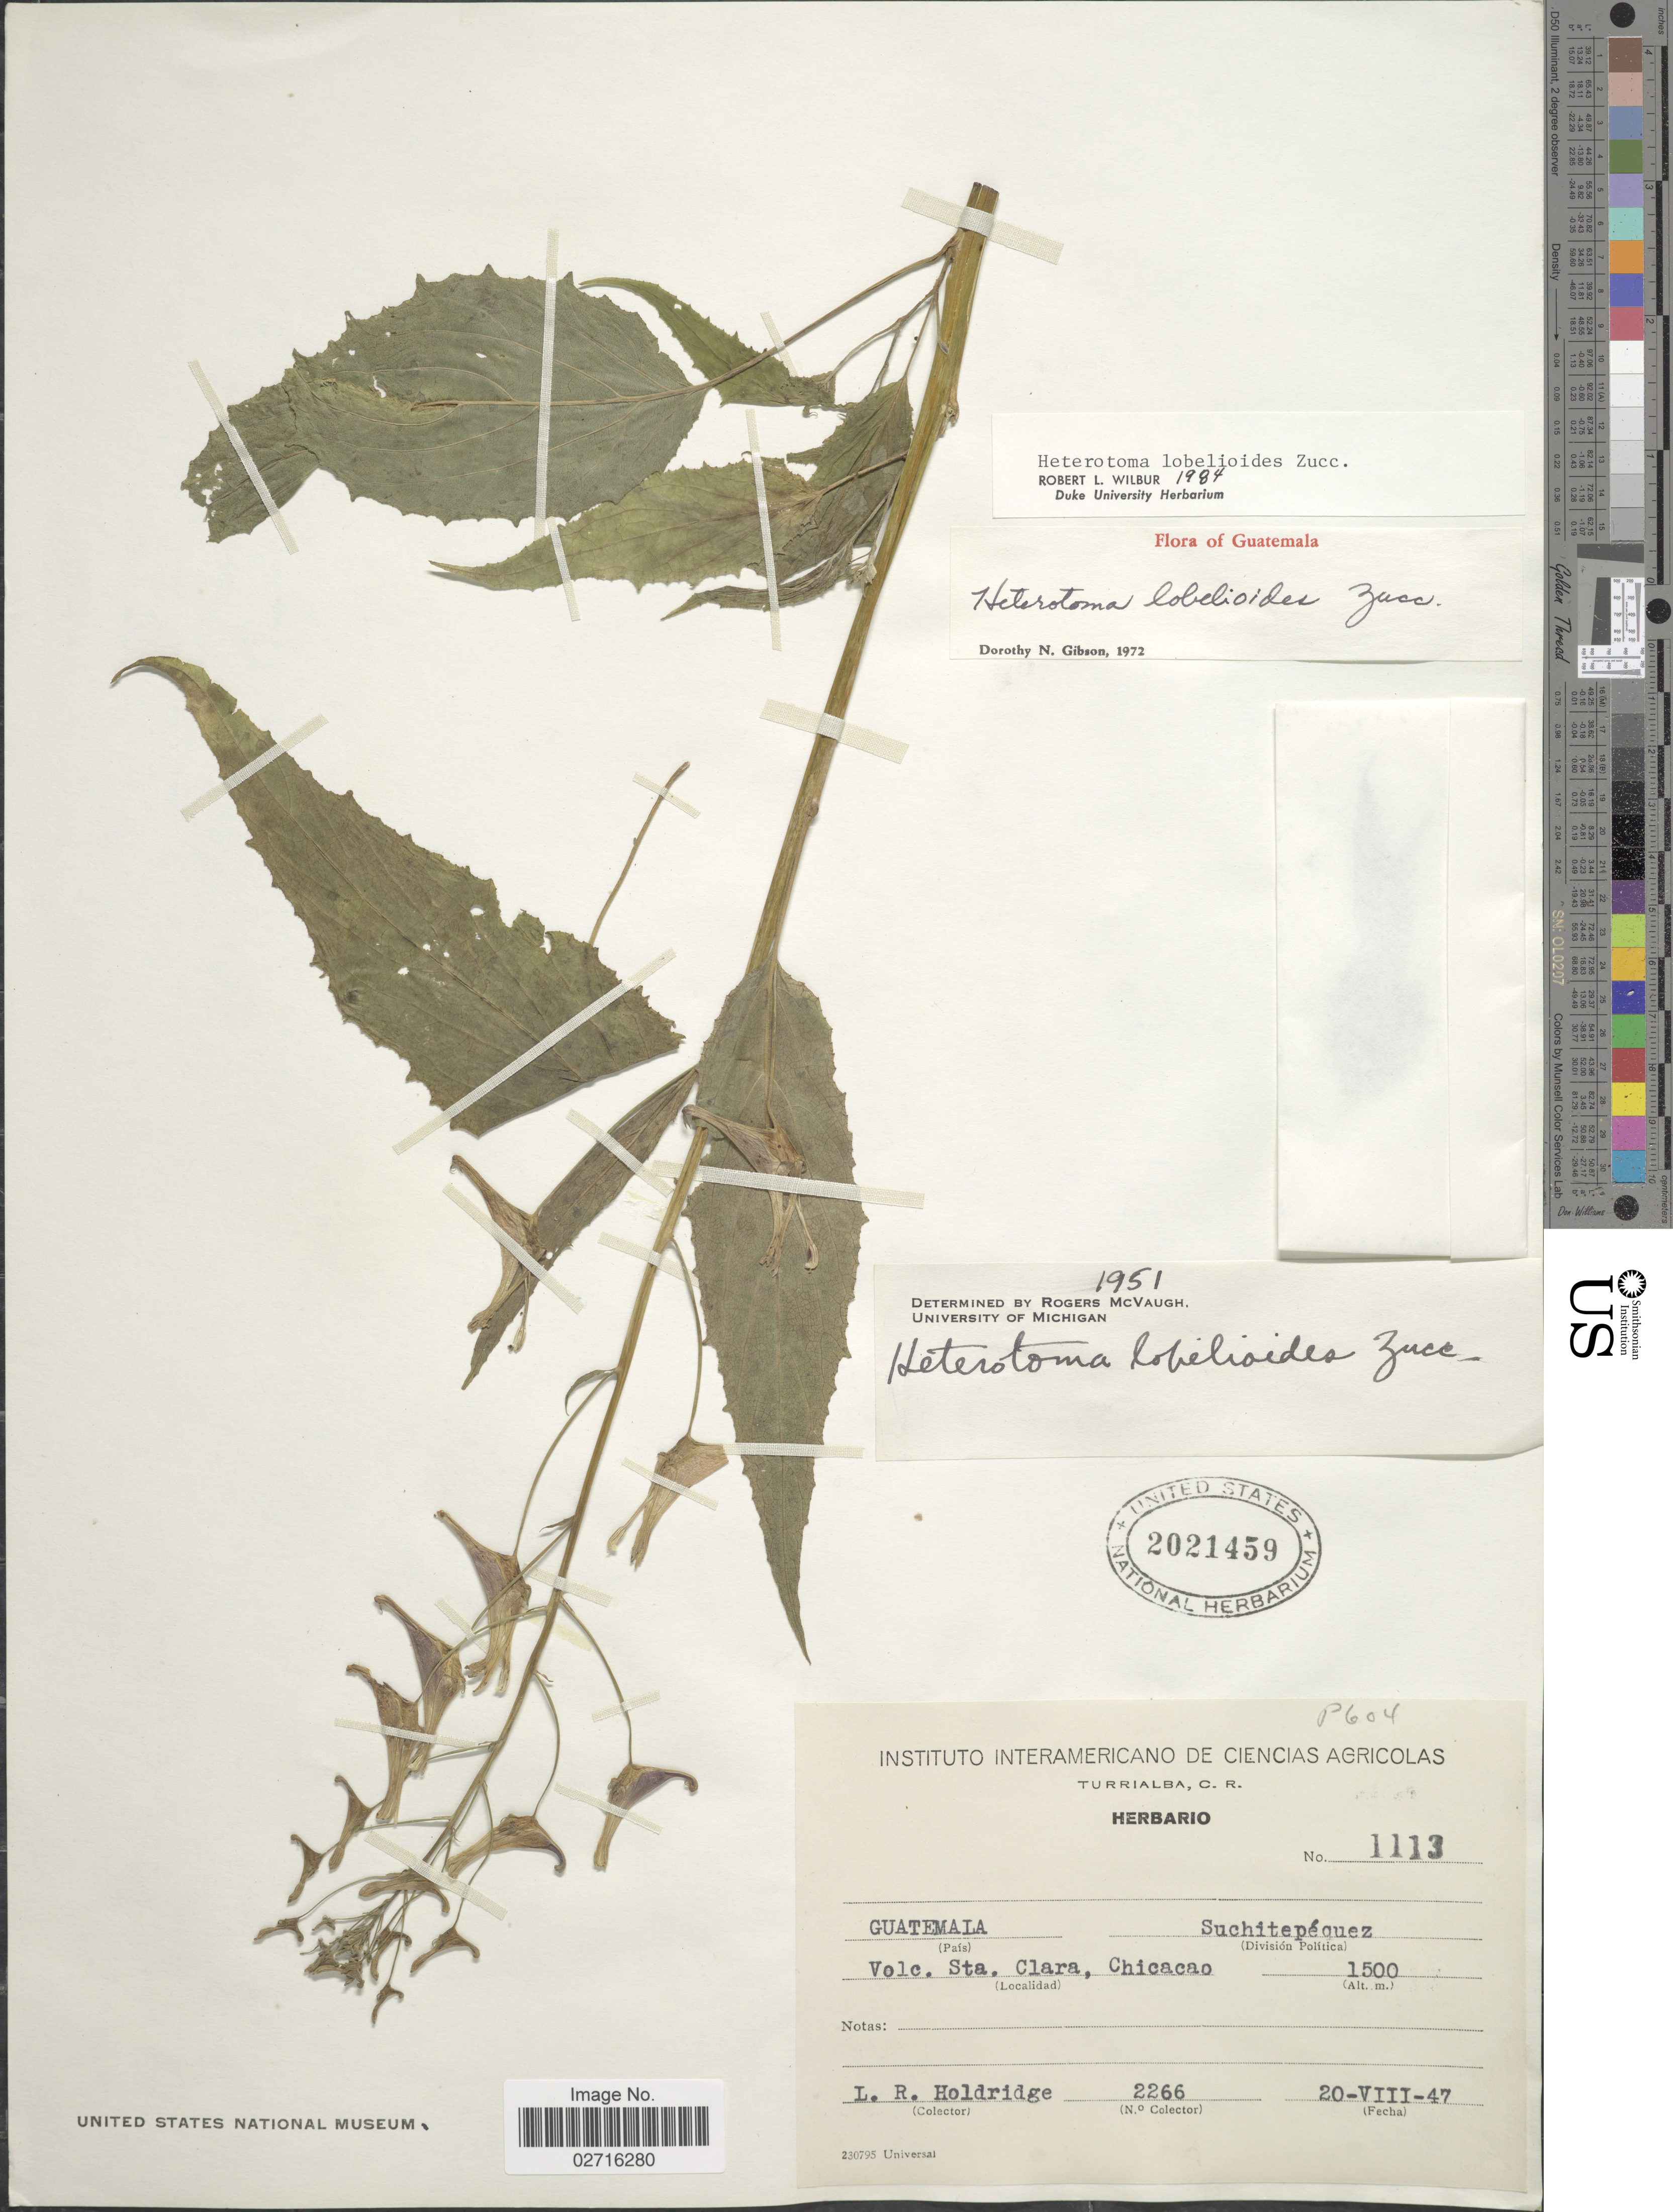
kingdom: Plantae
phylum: Tracheophyta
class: Magnoliopsida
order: Asterales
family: Campanulaceae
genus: Heterotoma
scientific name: Heterotoma lobelioides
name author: Zucc.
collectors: L. Holdridge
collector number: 2266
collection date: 1947-08-20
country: Guatemala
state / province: Suchitepéquez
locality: Volc. Sta Clara, Chicacao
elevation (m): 1500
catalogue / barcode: US 2021459